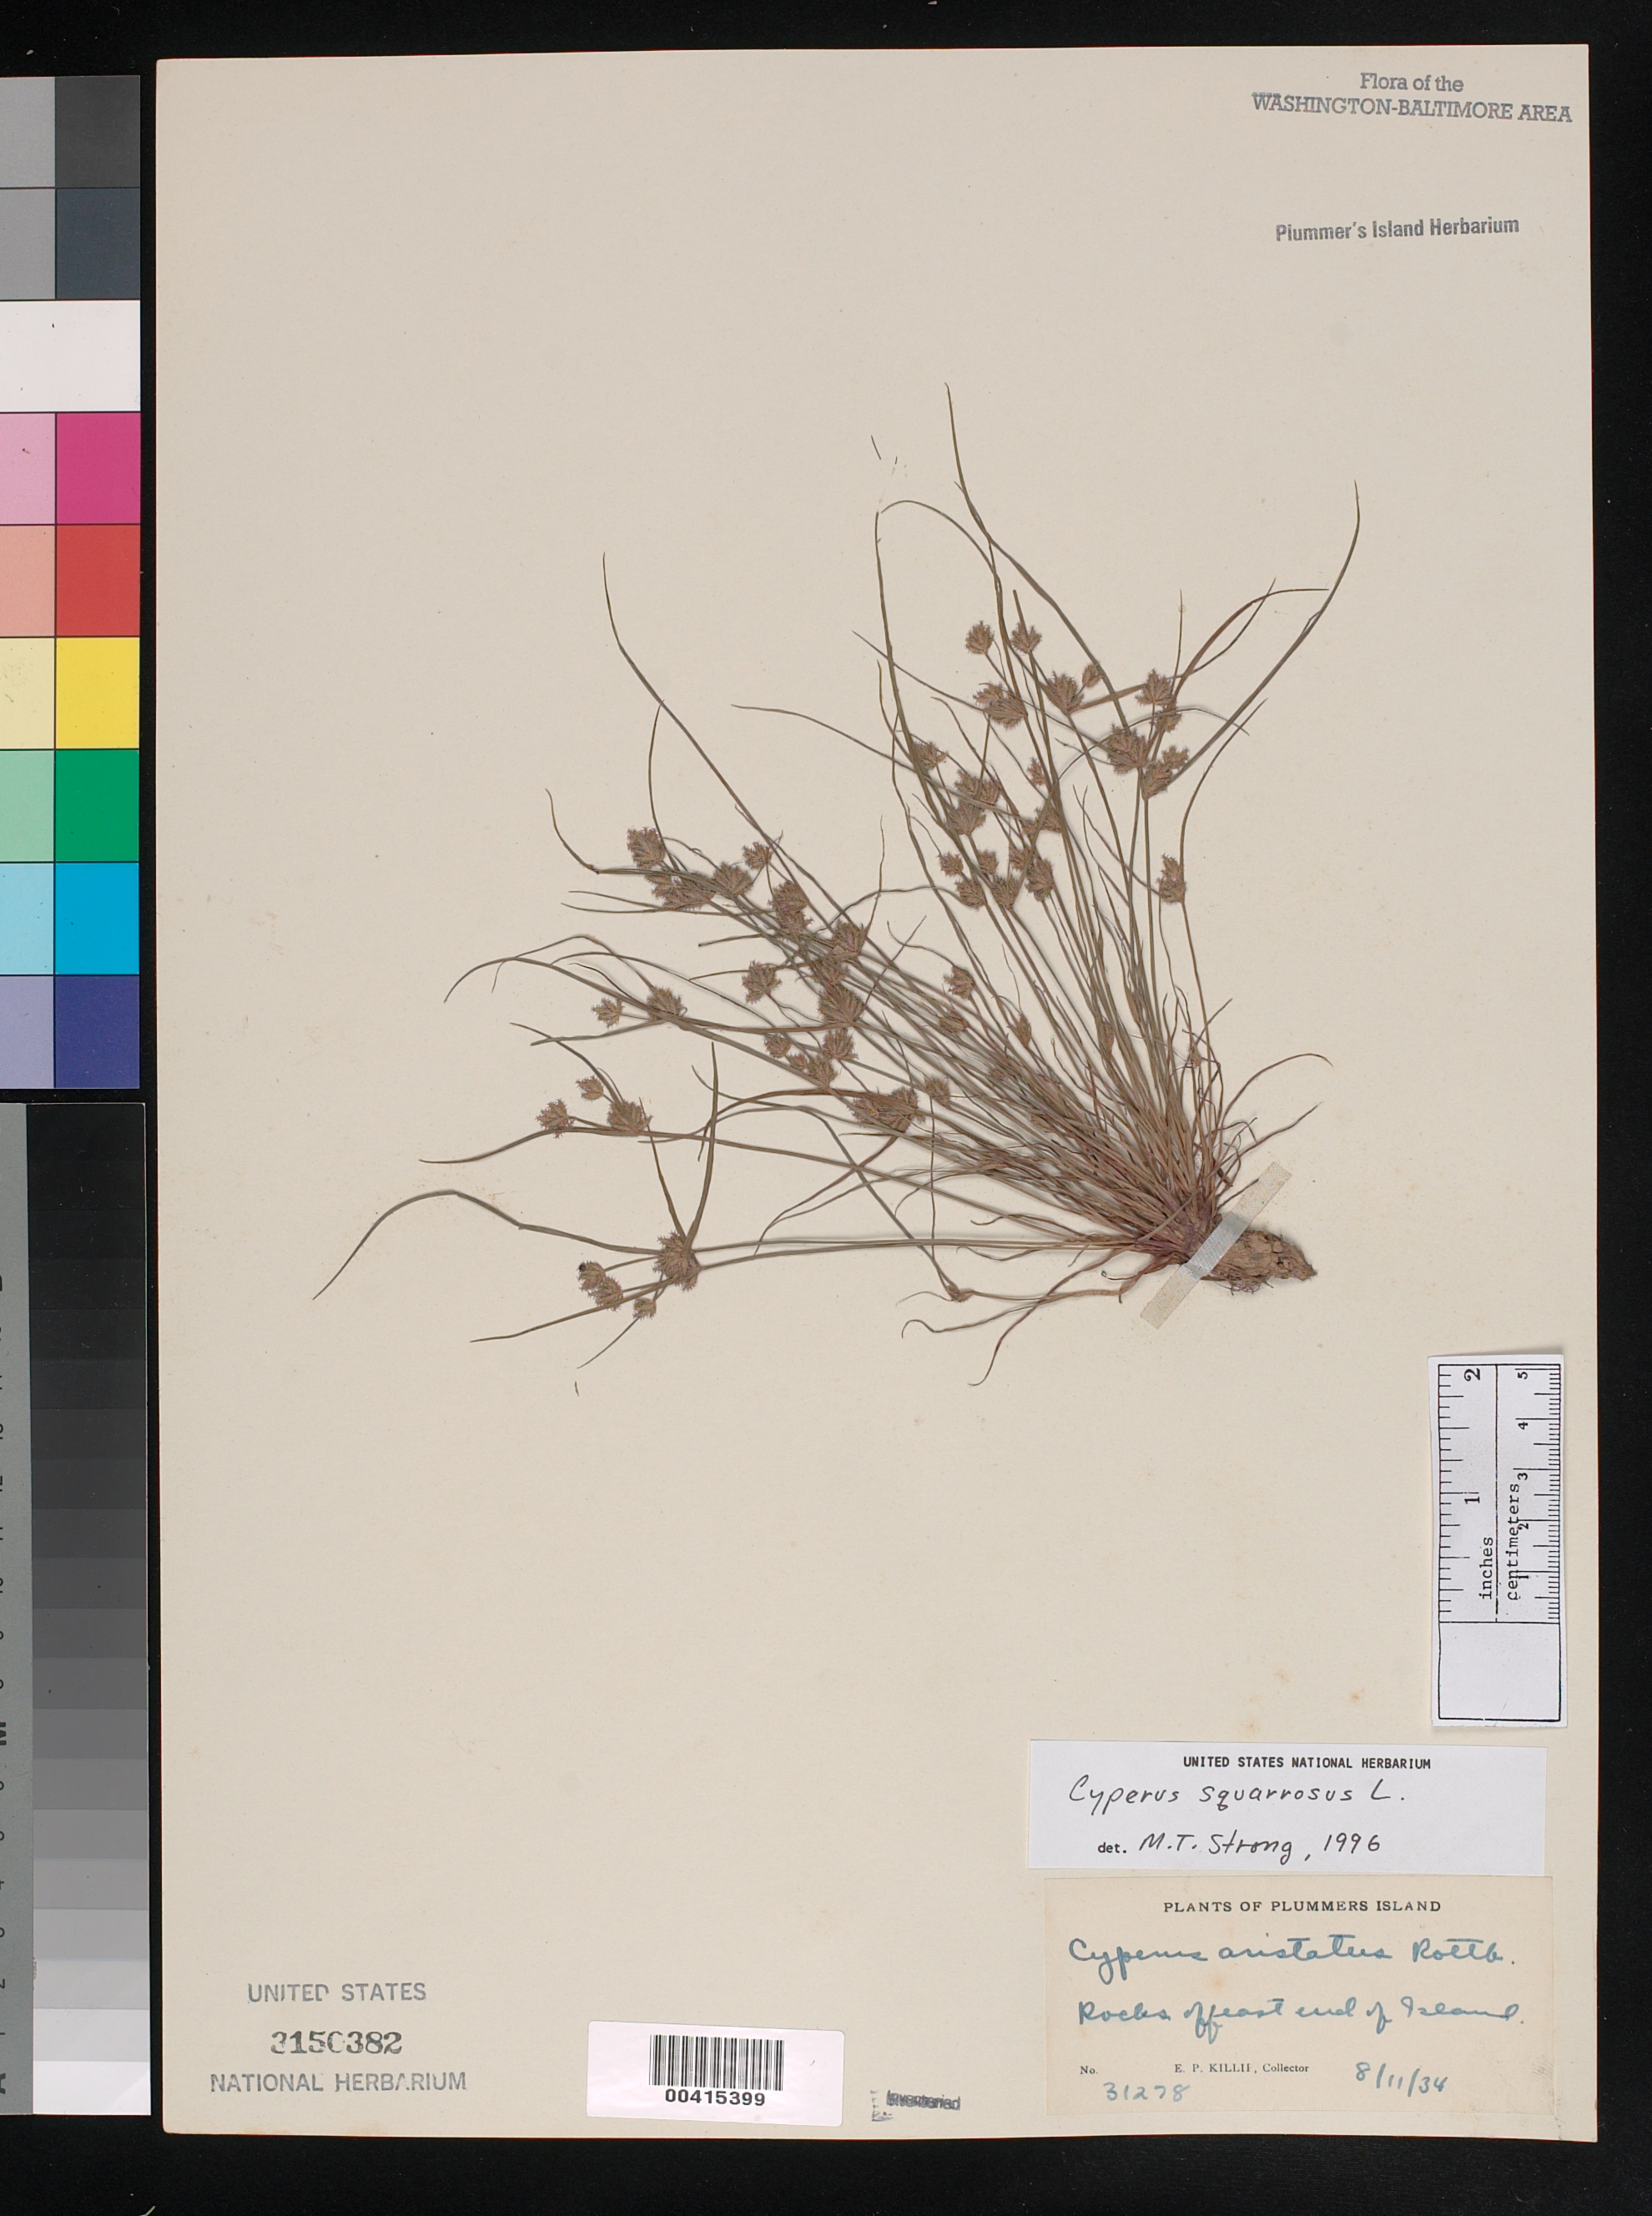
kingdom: Plantae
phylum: Tracheophyta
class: Liliopsida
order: Poales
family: Cyperaceae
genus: Cyperus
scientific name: Cyperus squarrosus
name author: L.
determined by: Strong, M. T., (US), Smithsonian Institution - National Museum of Natural History (UNITED STATES)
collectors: E. P. Killip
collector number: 31278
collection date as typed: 11 Aug 1934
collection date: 1934-08-11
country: United States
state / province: Maryland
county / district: Montgomery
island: Plummers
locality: Plummer's Island; rocks off east end C. & O. Canal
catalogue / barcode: US 3150382